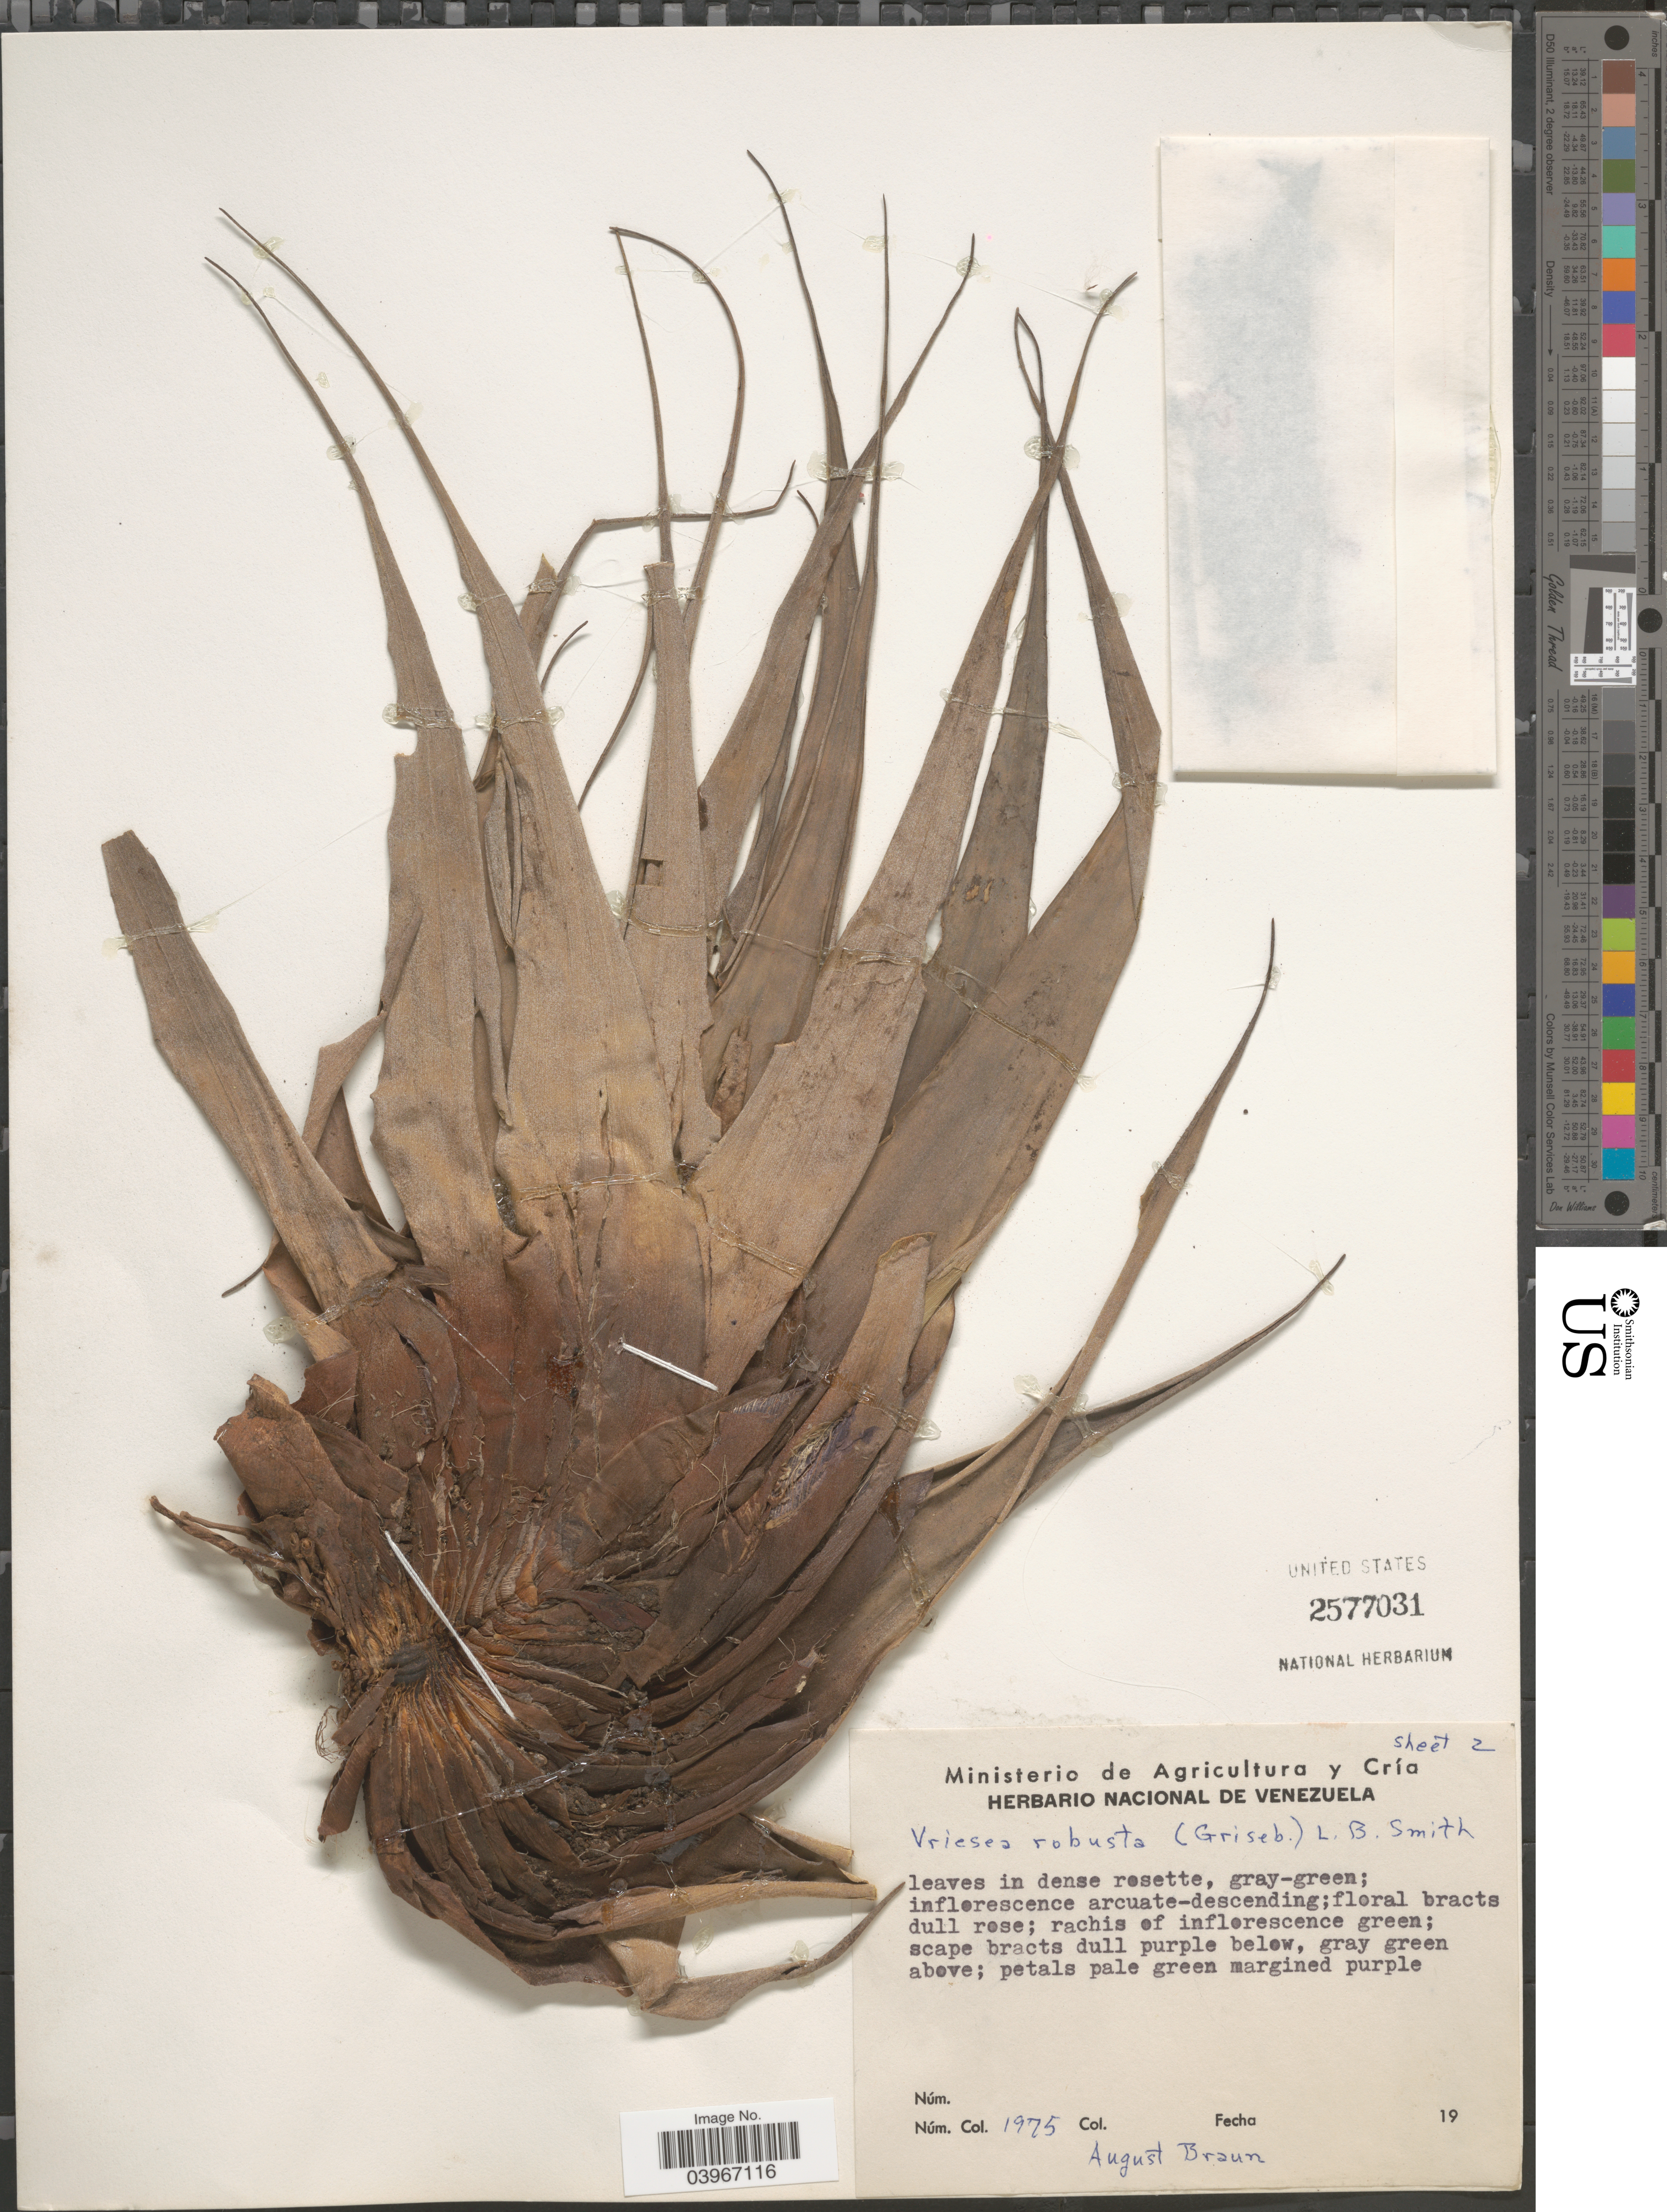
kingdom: Plantae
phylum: Tracheophyta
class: Liliopsida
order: Poales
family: Bromeliaceae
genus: Vriesea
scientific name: Vriesea robusta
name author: (Griseb.) L.B. Sm.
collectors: A. Braun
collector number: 1975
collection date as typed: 19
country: Venezuela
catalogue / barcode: US 2577031